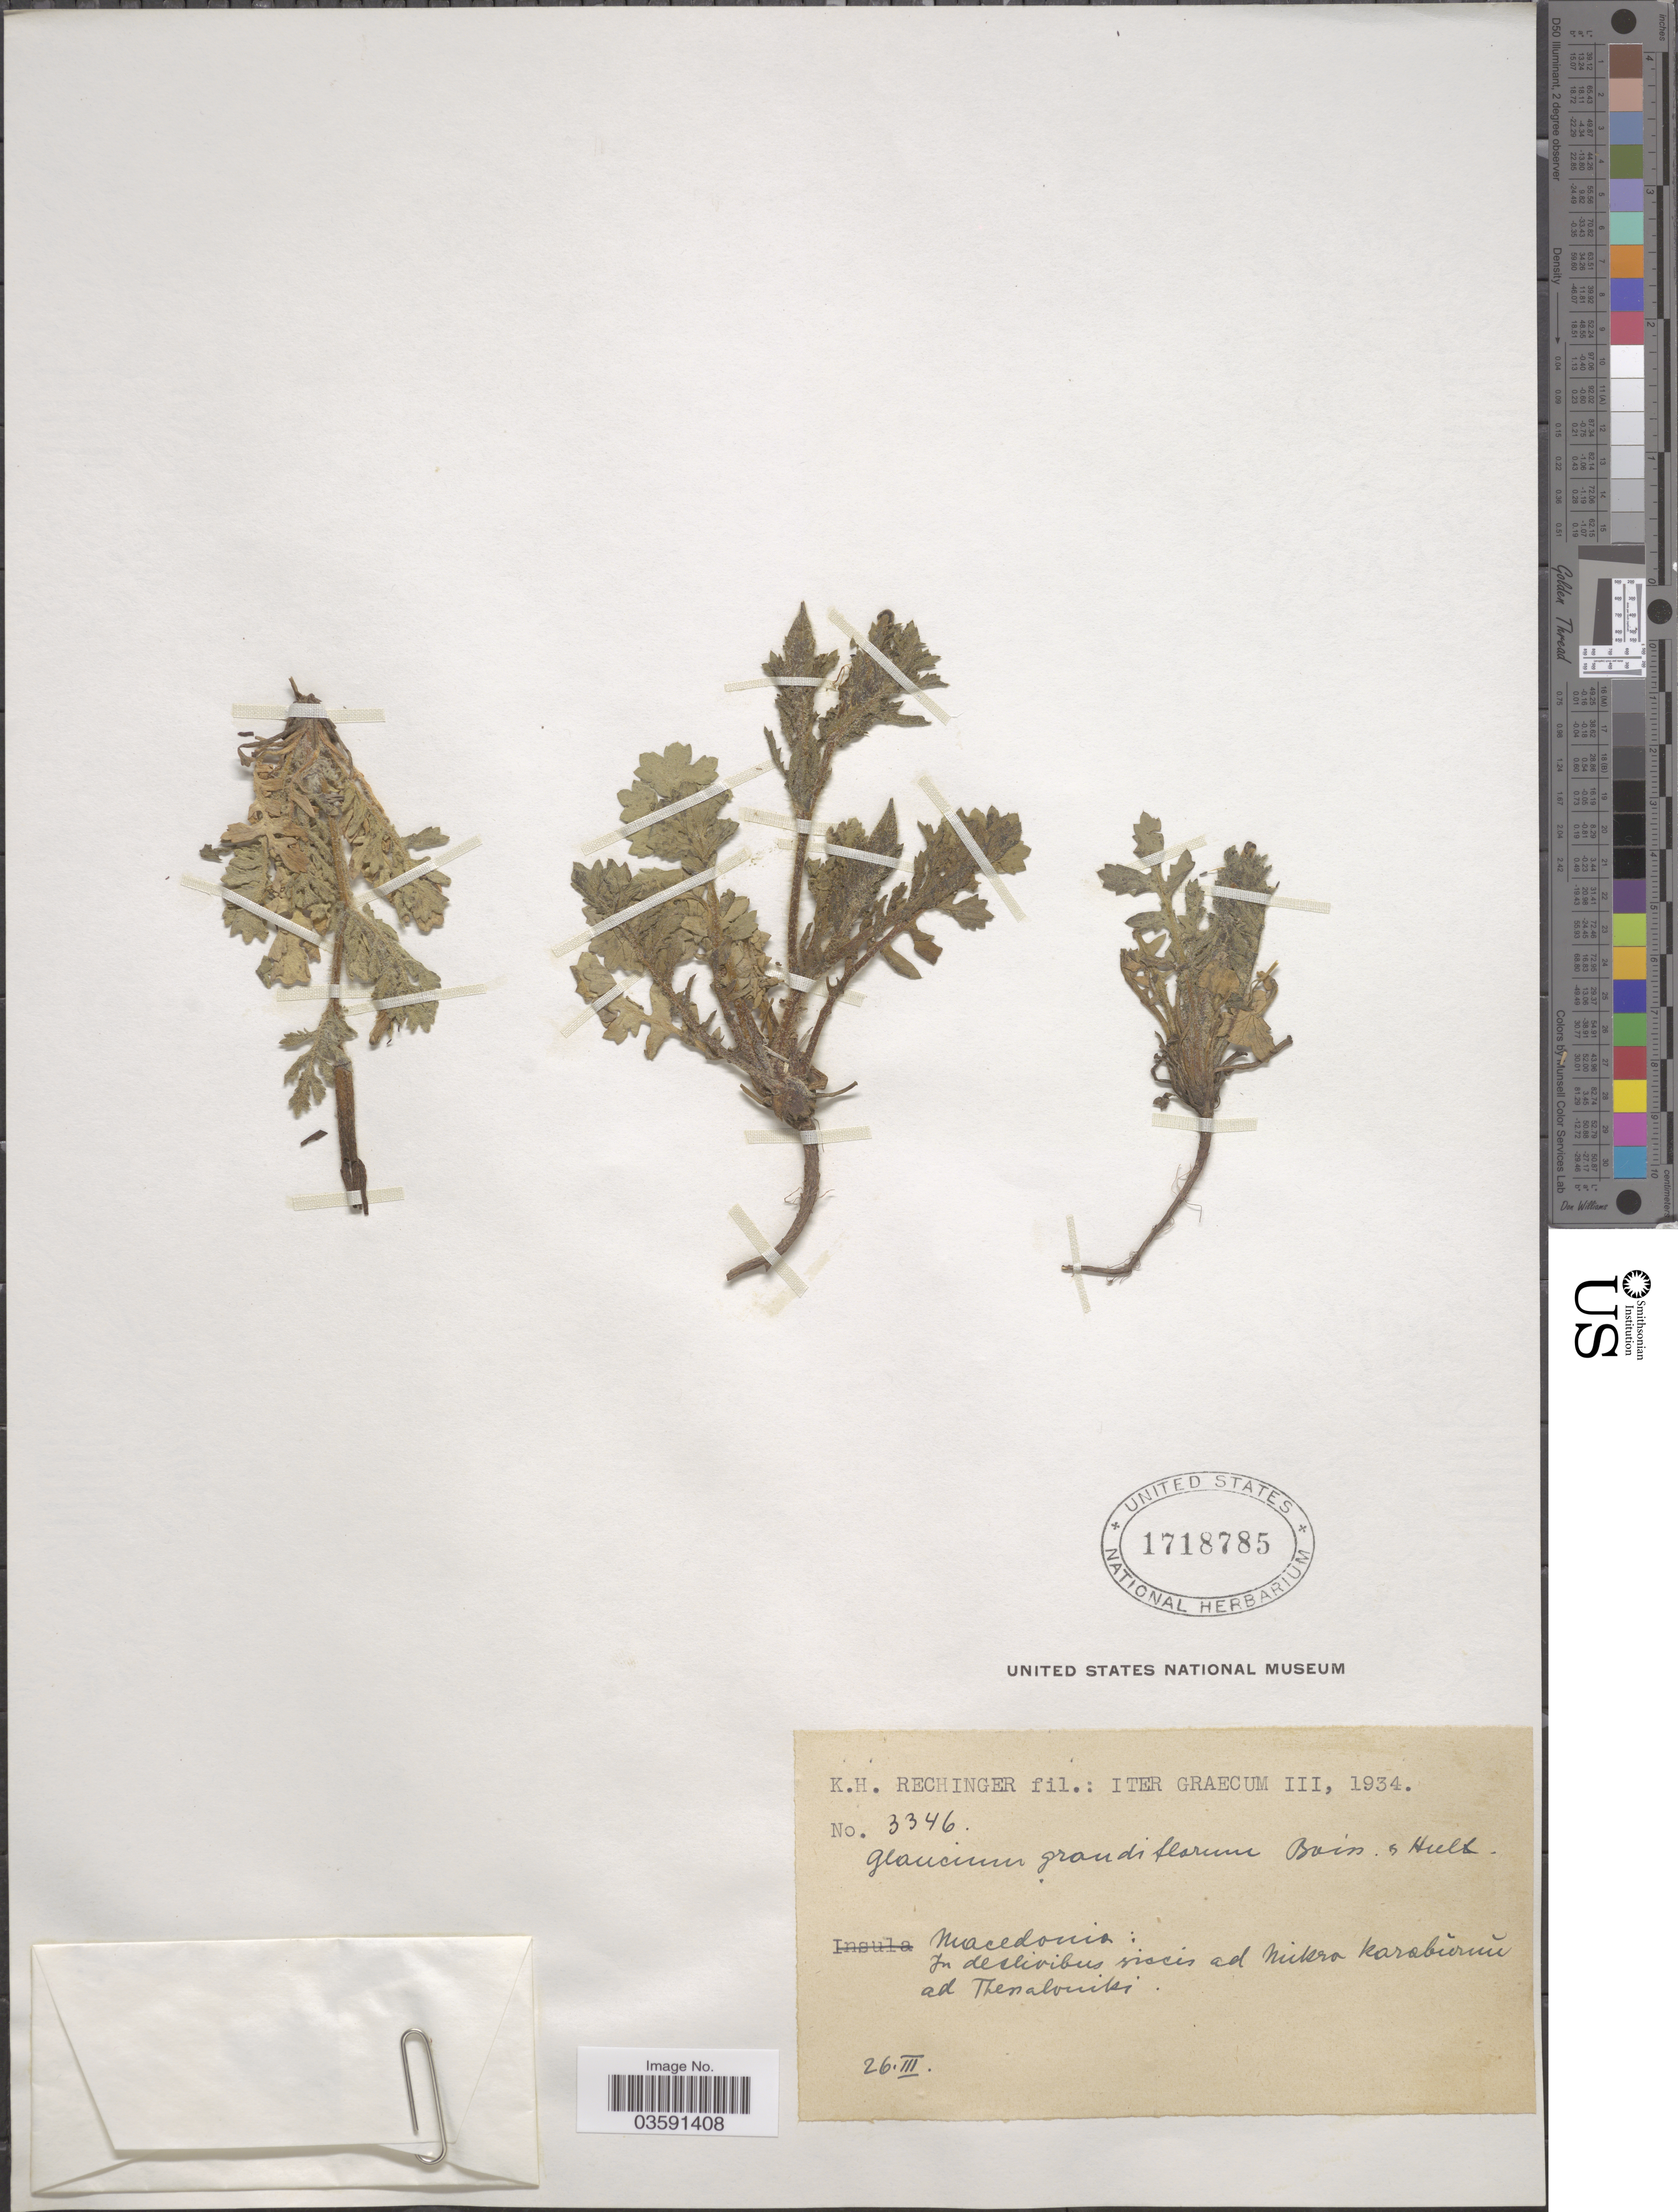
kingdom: Plantae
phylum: Tracheophyta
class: Magnoliopsida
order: Ranunculales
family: Papaveraceae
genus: Glaucium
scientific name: Glaucium grandiflorum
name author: Boiss. & A. Huet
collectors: K. H. Rechinger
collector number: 3346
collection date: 1934-03-26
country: Greece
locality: Macedonia: In declivibus siccis ad Mikro Karabŭrun ad Thessaloniki.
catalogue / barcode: US 1718785